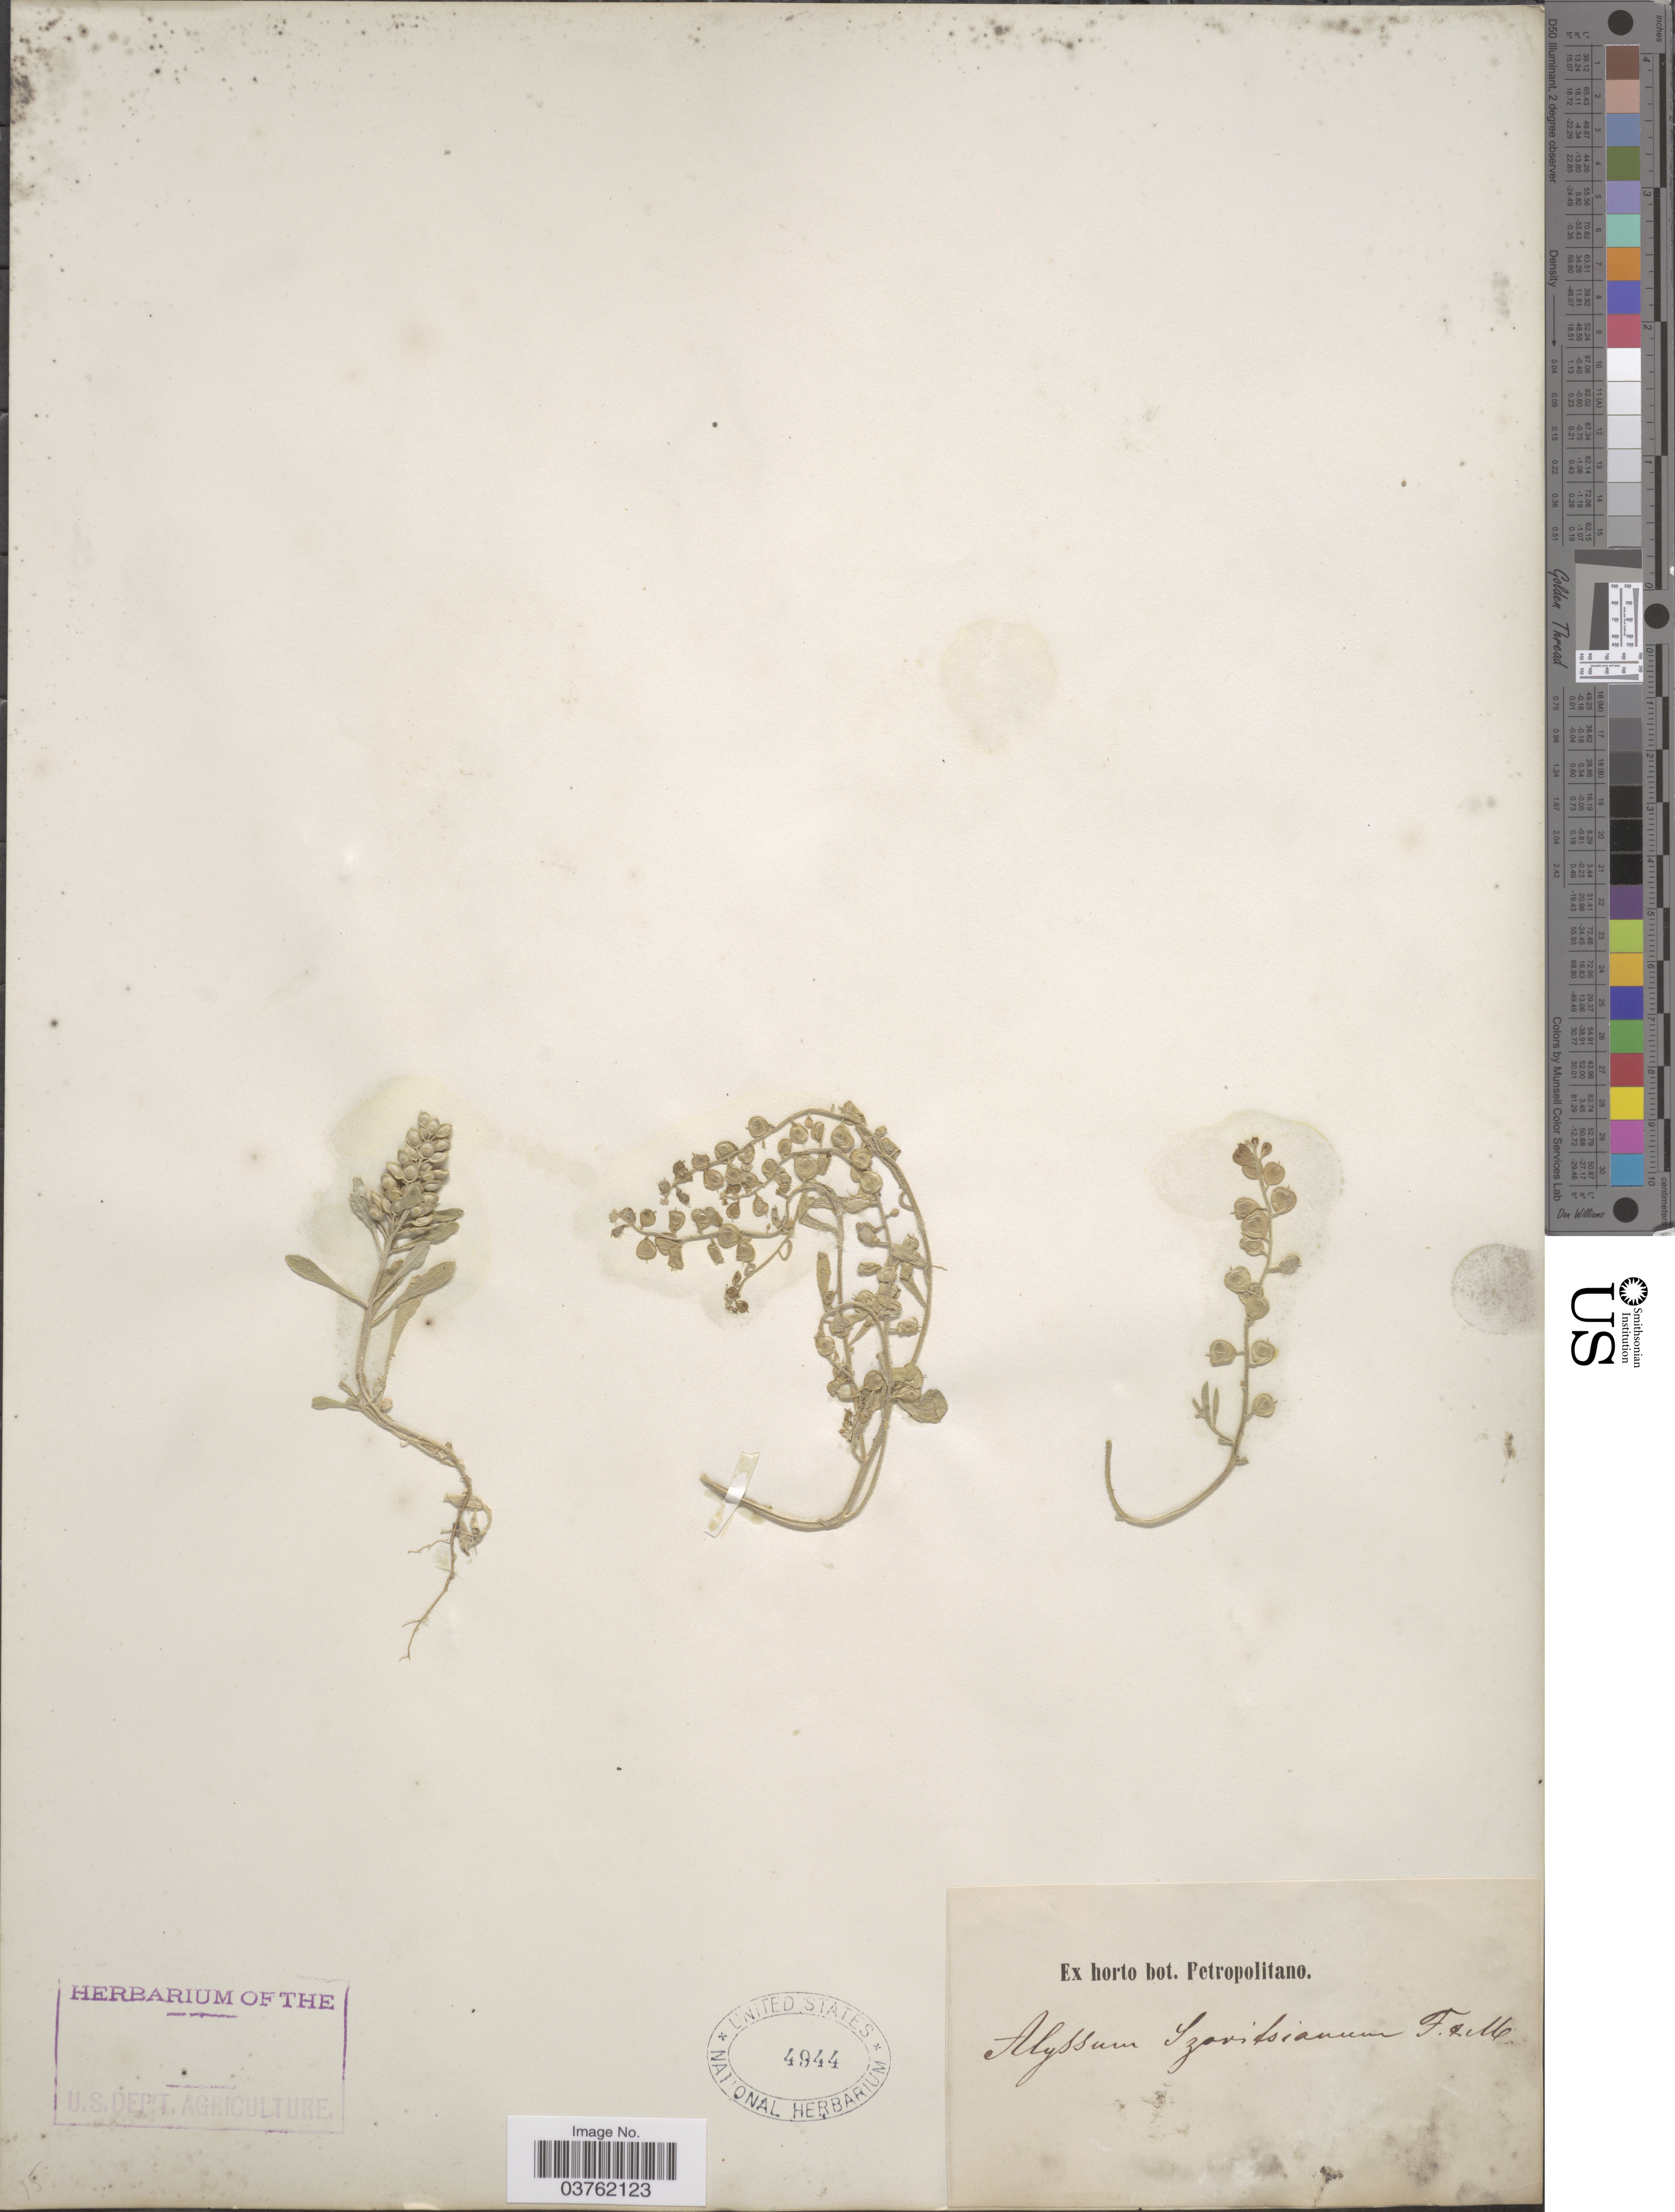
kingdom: Plantae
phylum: Tracheophyta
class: Magnoliopsida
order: Brassicales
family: Brassicaceae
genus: Alyssum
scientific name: Alyssum szovitsianum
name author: Fisch. & C.A. Mey.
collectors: ex Horto Bot. Petropolitano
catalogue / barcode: US 4944